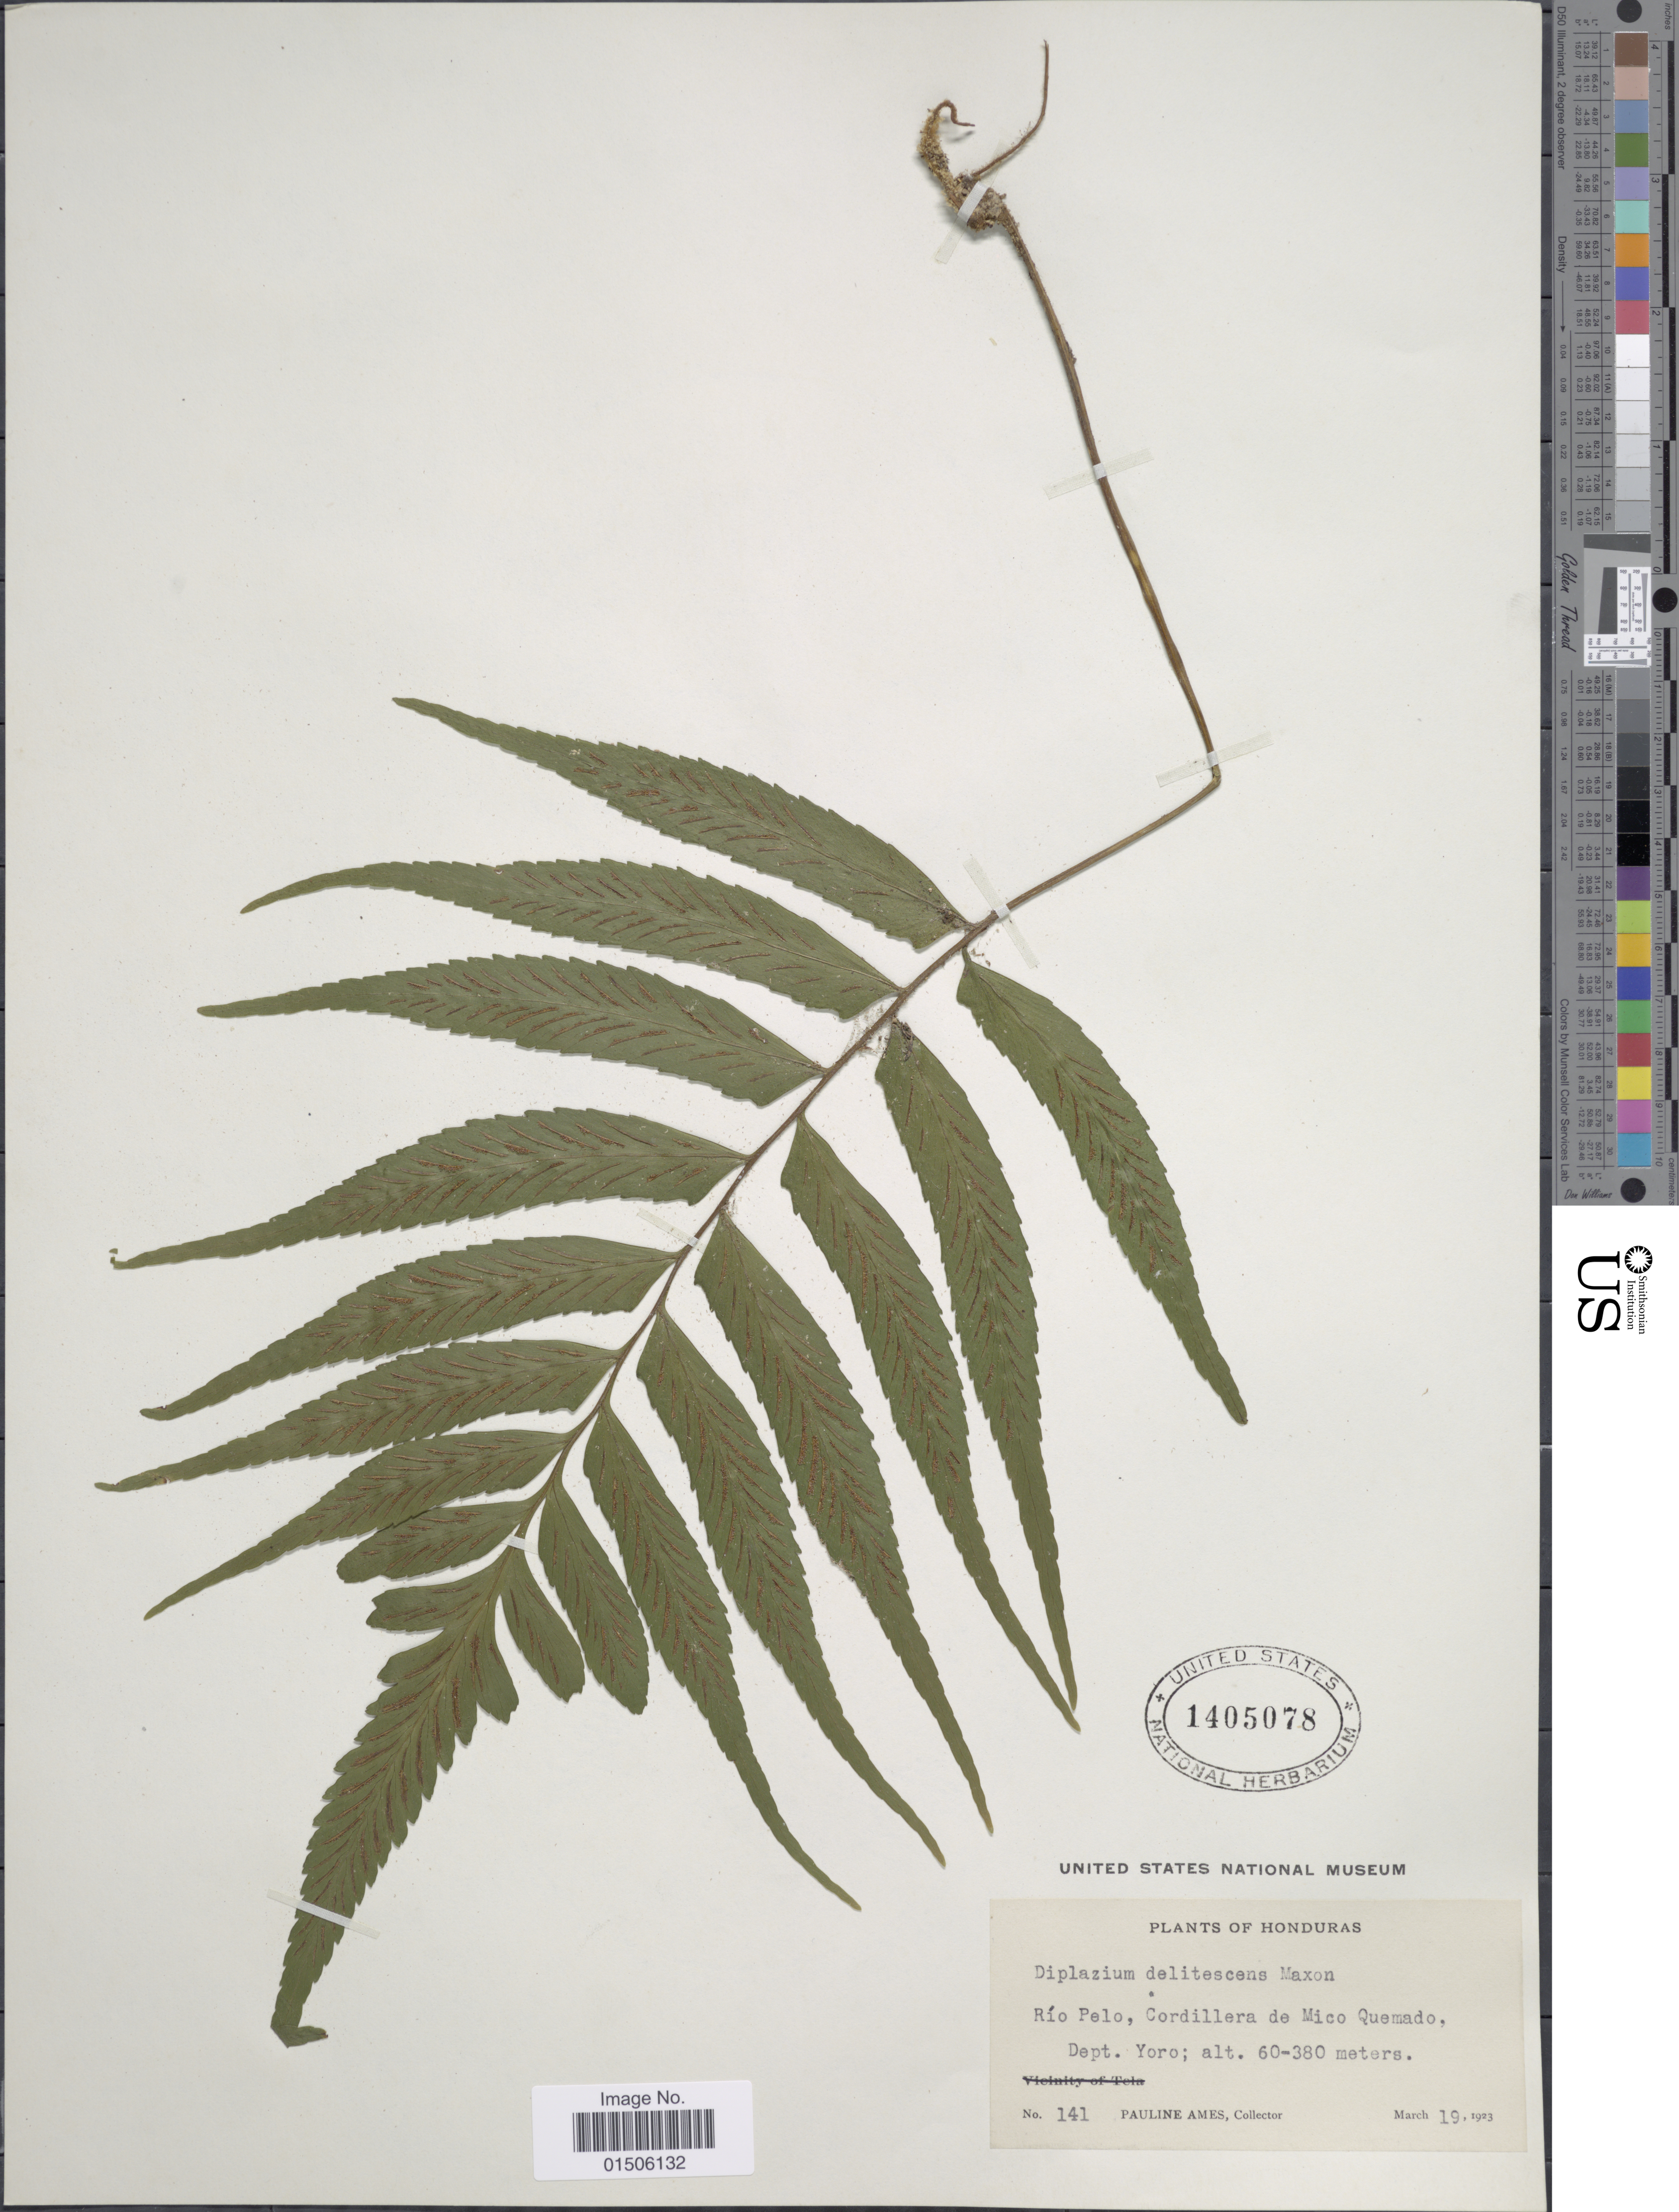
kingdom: Plantae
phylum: Tracheophyta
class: Polypodiopsida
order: Polypodiales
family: Aspleniaceae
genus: Asplenium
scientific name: Asplenium delitescens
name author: (Maxon) L.D. Gómez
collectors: P. Ames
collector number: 141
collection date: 1923-03-19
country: Honduras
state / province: Yoro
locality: Río Pelo, Cordillera de Mico Quemado, Dept. Yoro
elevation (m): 60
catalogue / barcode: US 1405078